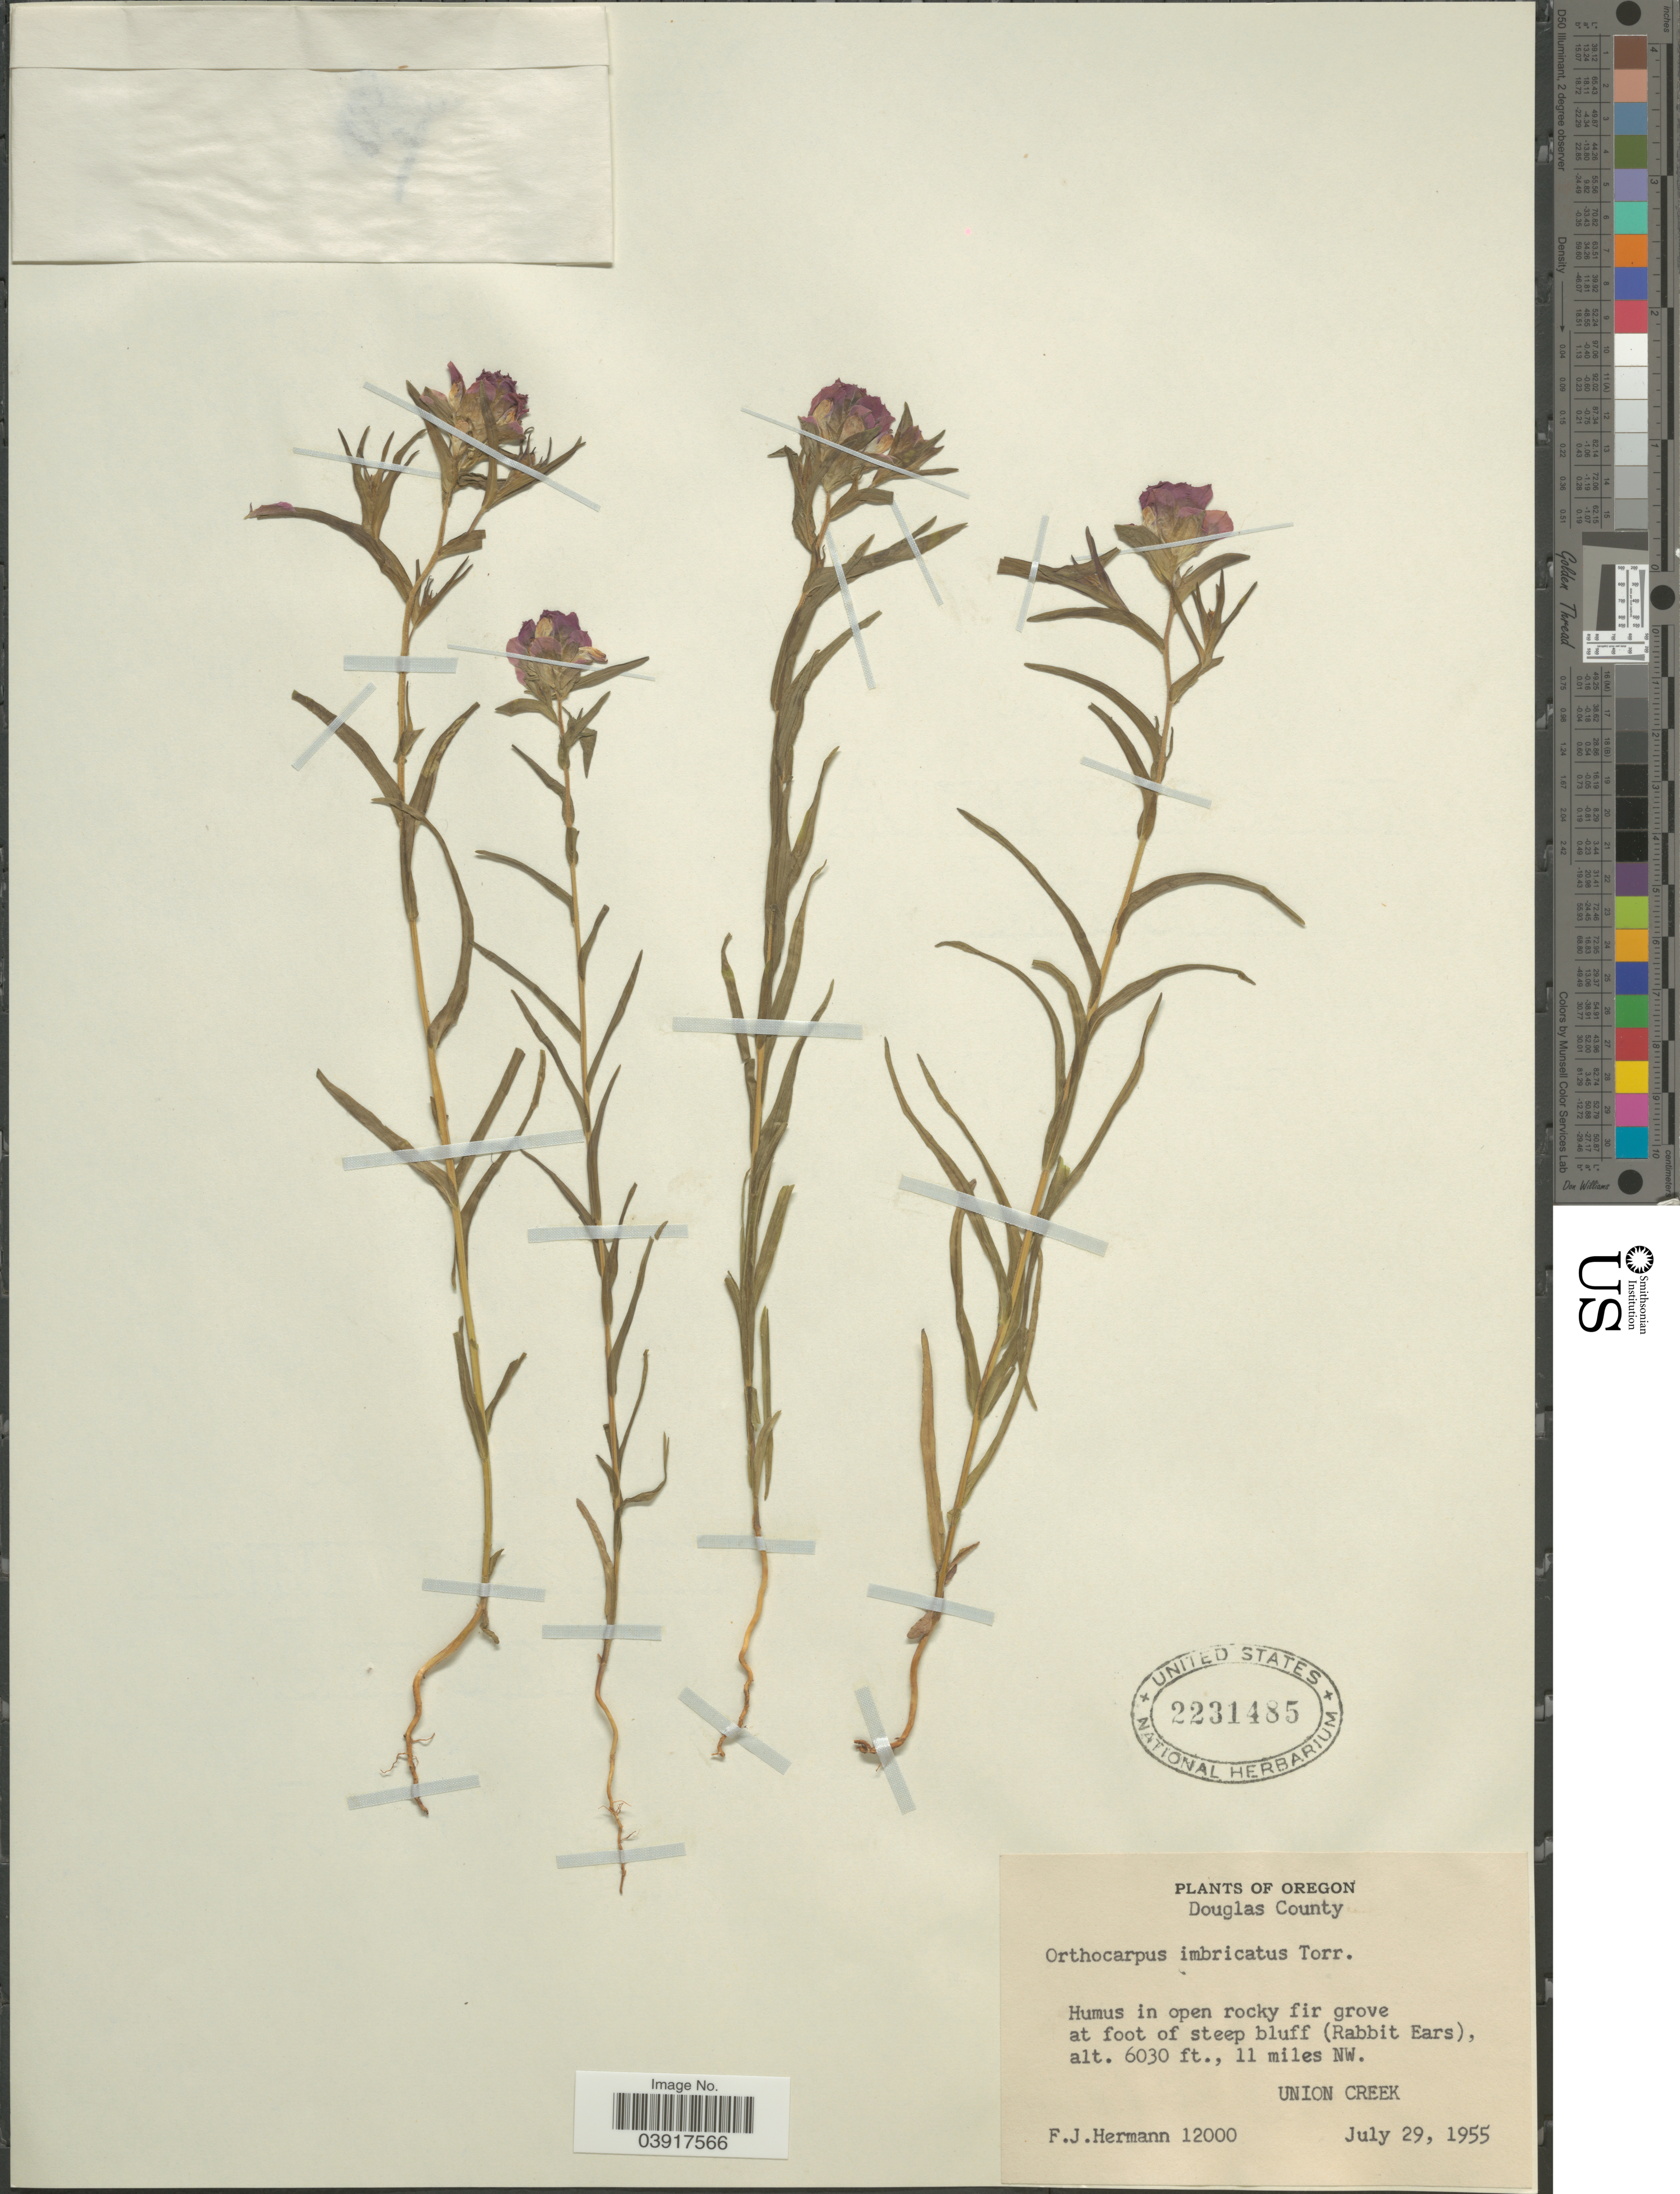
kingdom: Plantae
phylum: Tracheophyta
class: Magnoliopsida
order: Lamiales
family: Orobanchaceae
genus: Orthocarpus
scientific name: Orthocarpus imbricatus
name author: Torr. ex S. Watson in C. King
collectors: F. J. Hermann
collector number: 12000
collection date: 1955-07-29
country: United States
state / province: Oregon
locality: Douglas County. At foot of steep bluff (Rabbit Ears), 11 miles NW. Union Creek.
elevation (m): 1838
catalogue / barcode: US 2231485